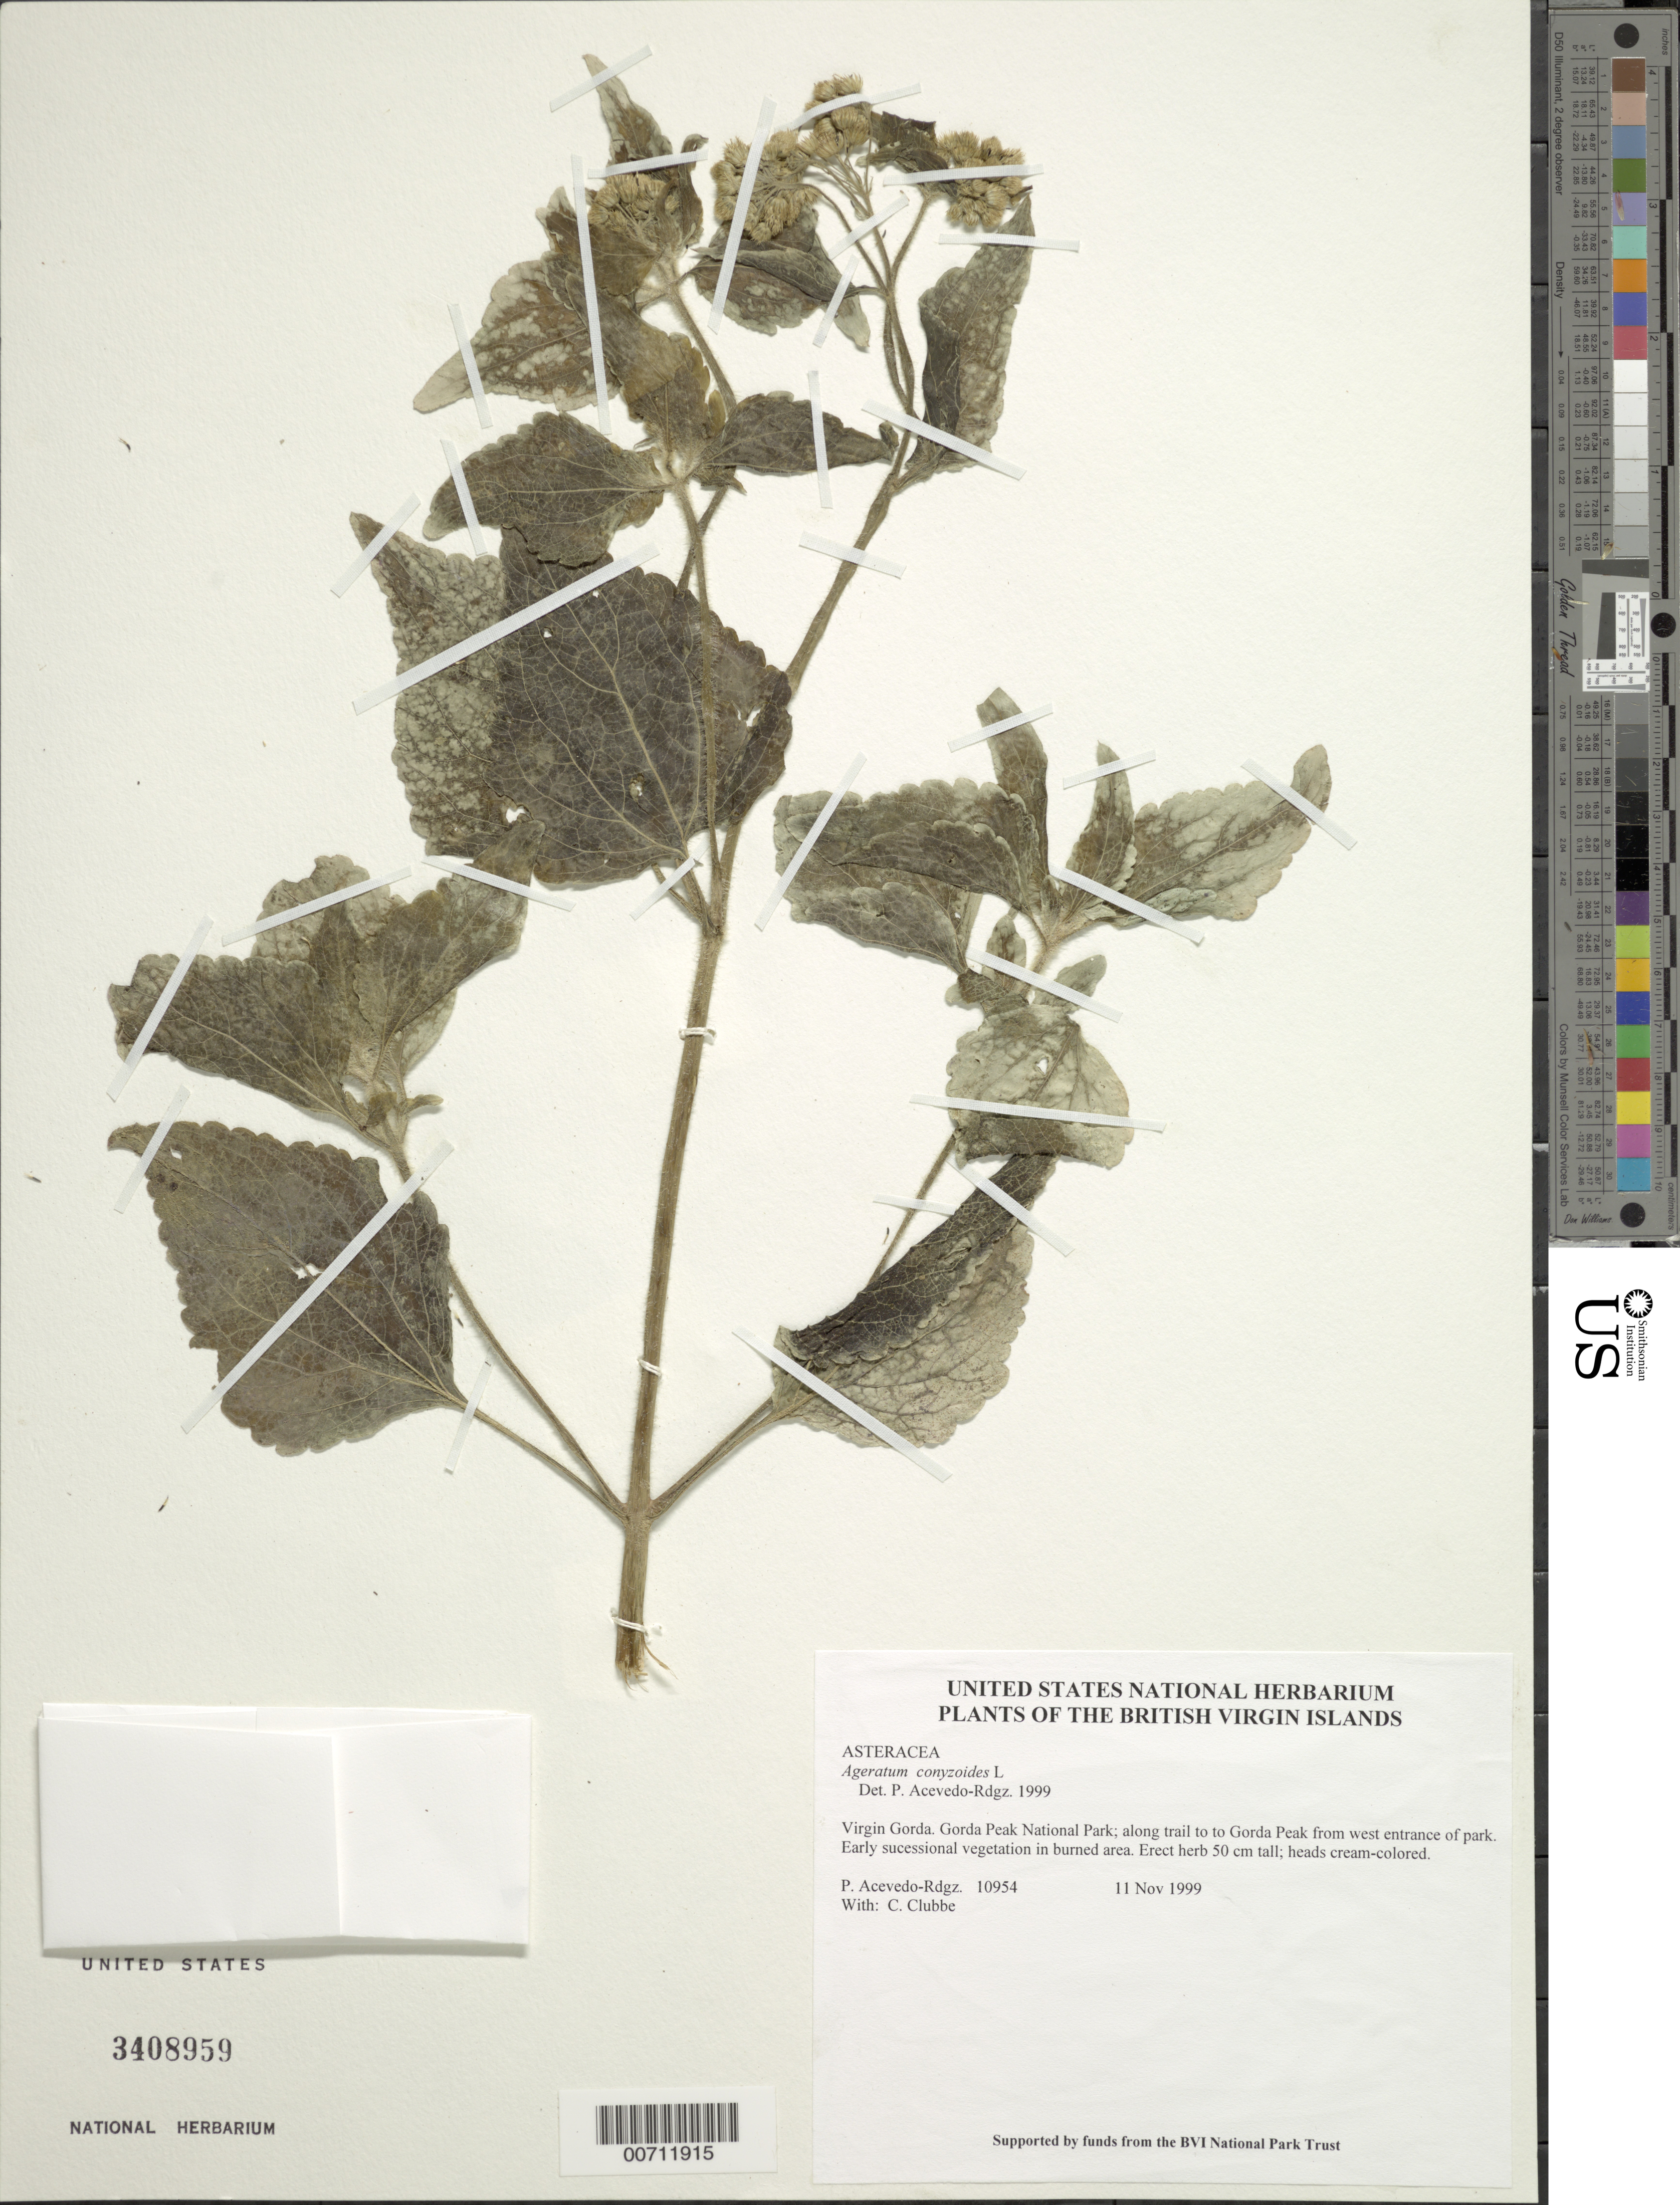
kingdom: Plantae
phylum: Tracheophyta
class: Magnoliopsida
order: Asterales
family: Asteraceae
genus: Ageratum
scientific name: Ageratum conyzoides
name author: L.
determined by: Acevedo-Rodríguez, P., (BOT), Smithsonian Institution - National Museum of Natural History (UNITED STATES)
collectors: P. Acevedo-Rodr., C. Clubbe, M. Gillman & C. Hankamer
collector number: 10954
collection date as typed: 11 Nov 1999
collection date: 1999-11-11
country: British Virgin Islands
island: Virgin Gorda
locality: Gorda Peak National Park; along trail to to Gorda Peak from west entrance of park.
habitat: Early sucessional vegetation in burned area.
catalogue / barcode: US 3408959